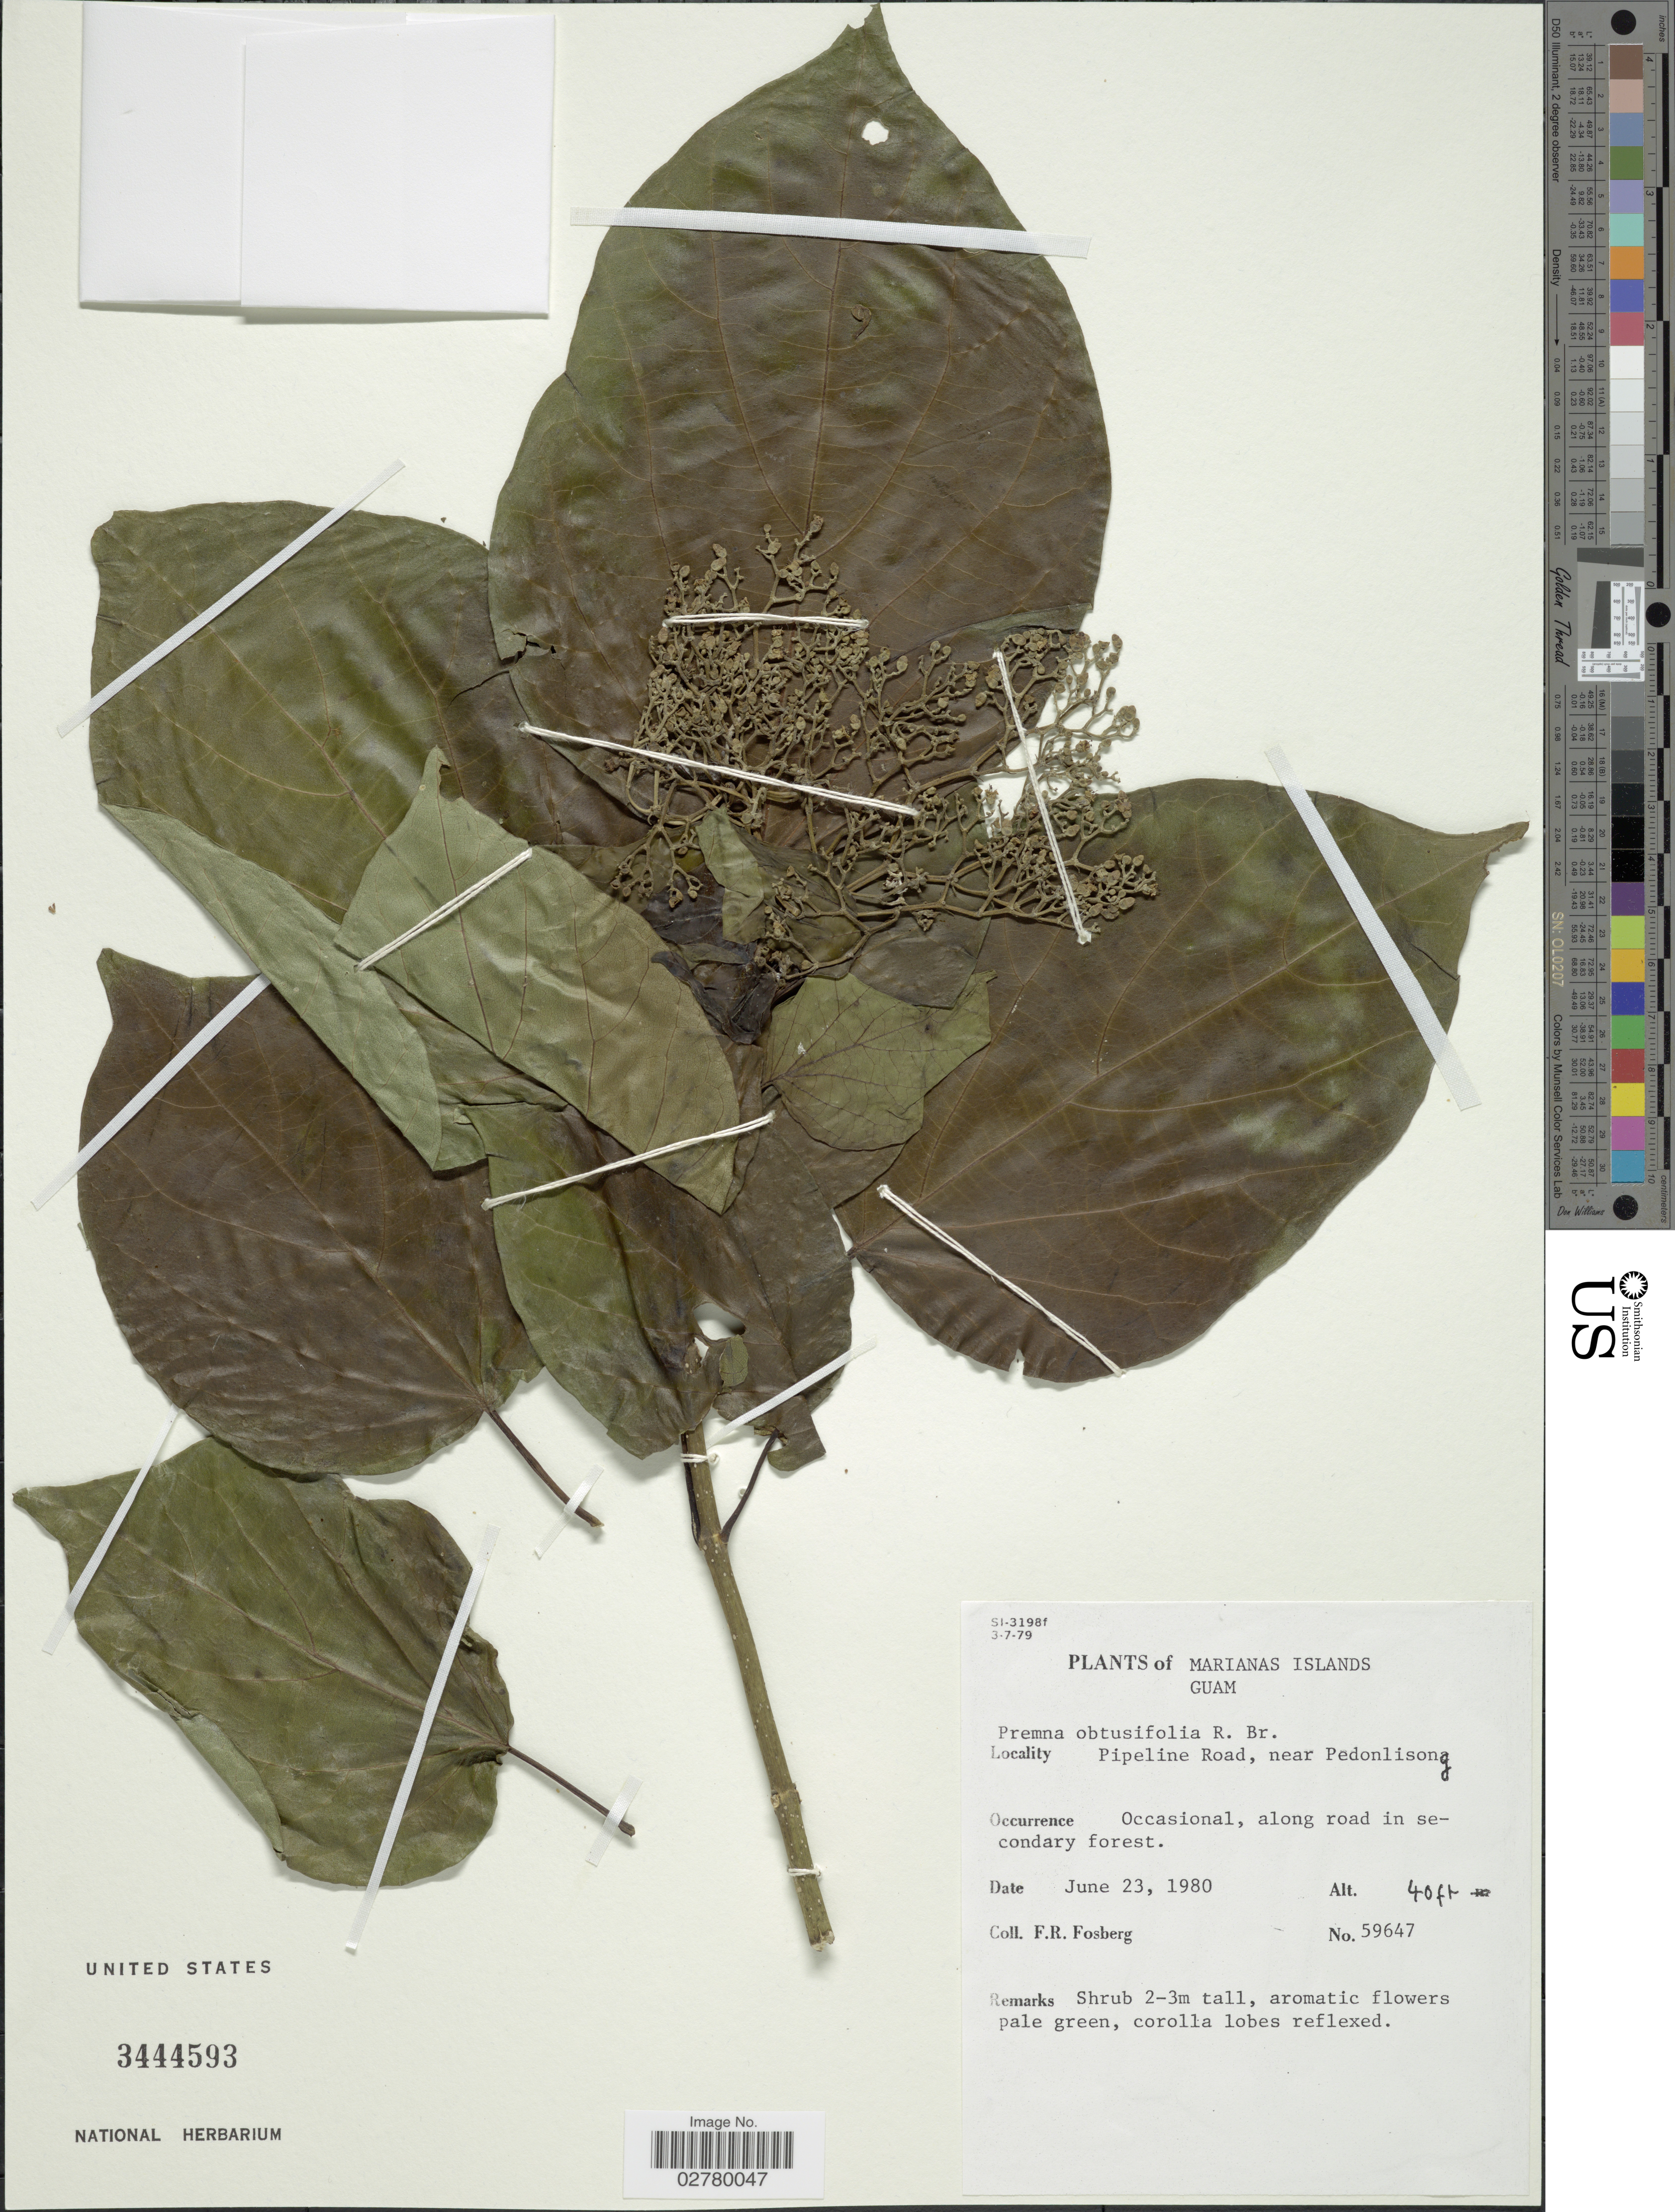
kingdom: Plantae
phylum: Tracheophyta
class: Magnoliopsida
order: Lamiales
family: Lamiaceae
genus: Premna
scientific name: Premna obtusifolia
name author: R. Br.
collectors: F. R. Fosberg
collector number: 59647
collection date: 1980-06-23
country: Guam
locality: Marianas Islands. Pipeline Road, near Pedonlisong.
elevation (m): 12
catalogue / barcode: US 3444593